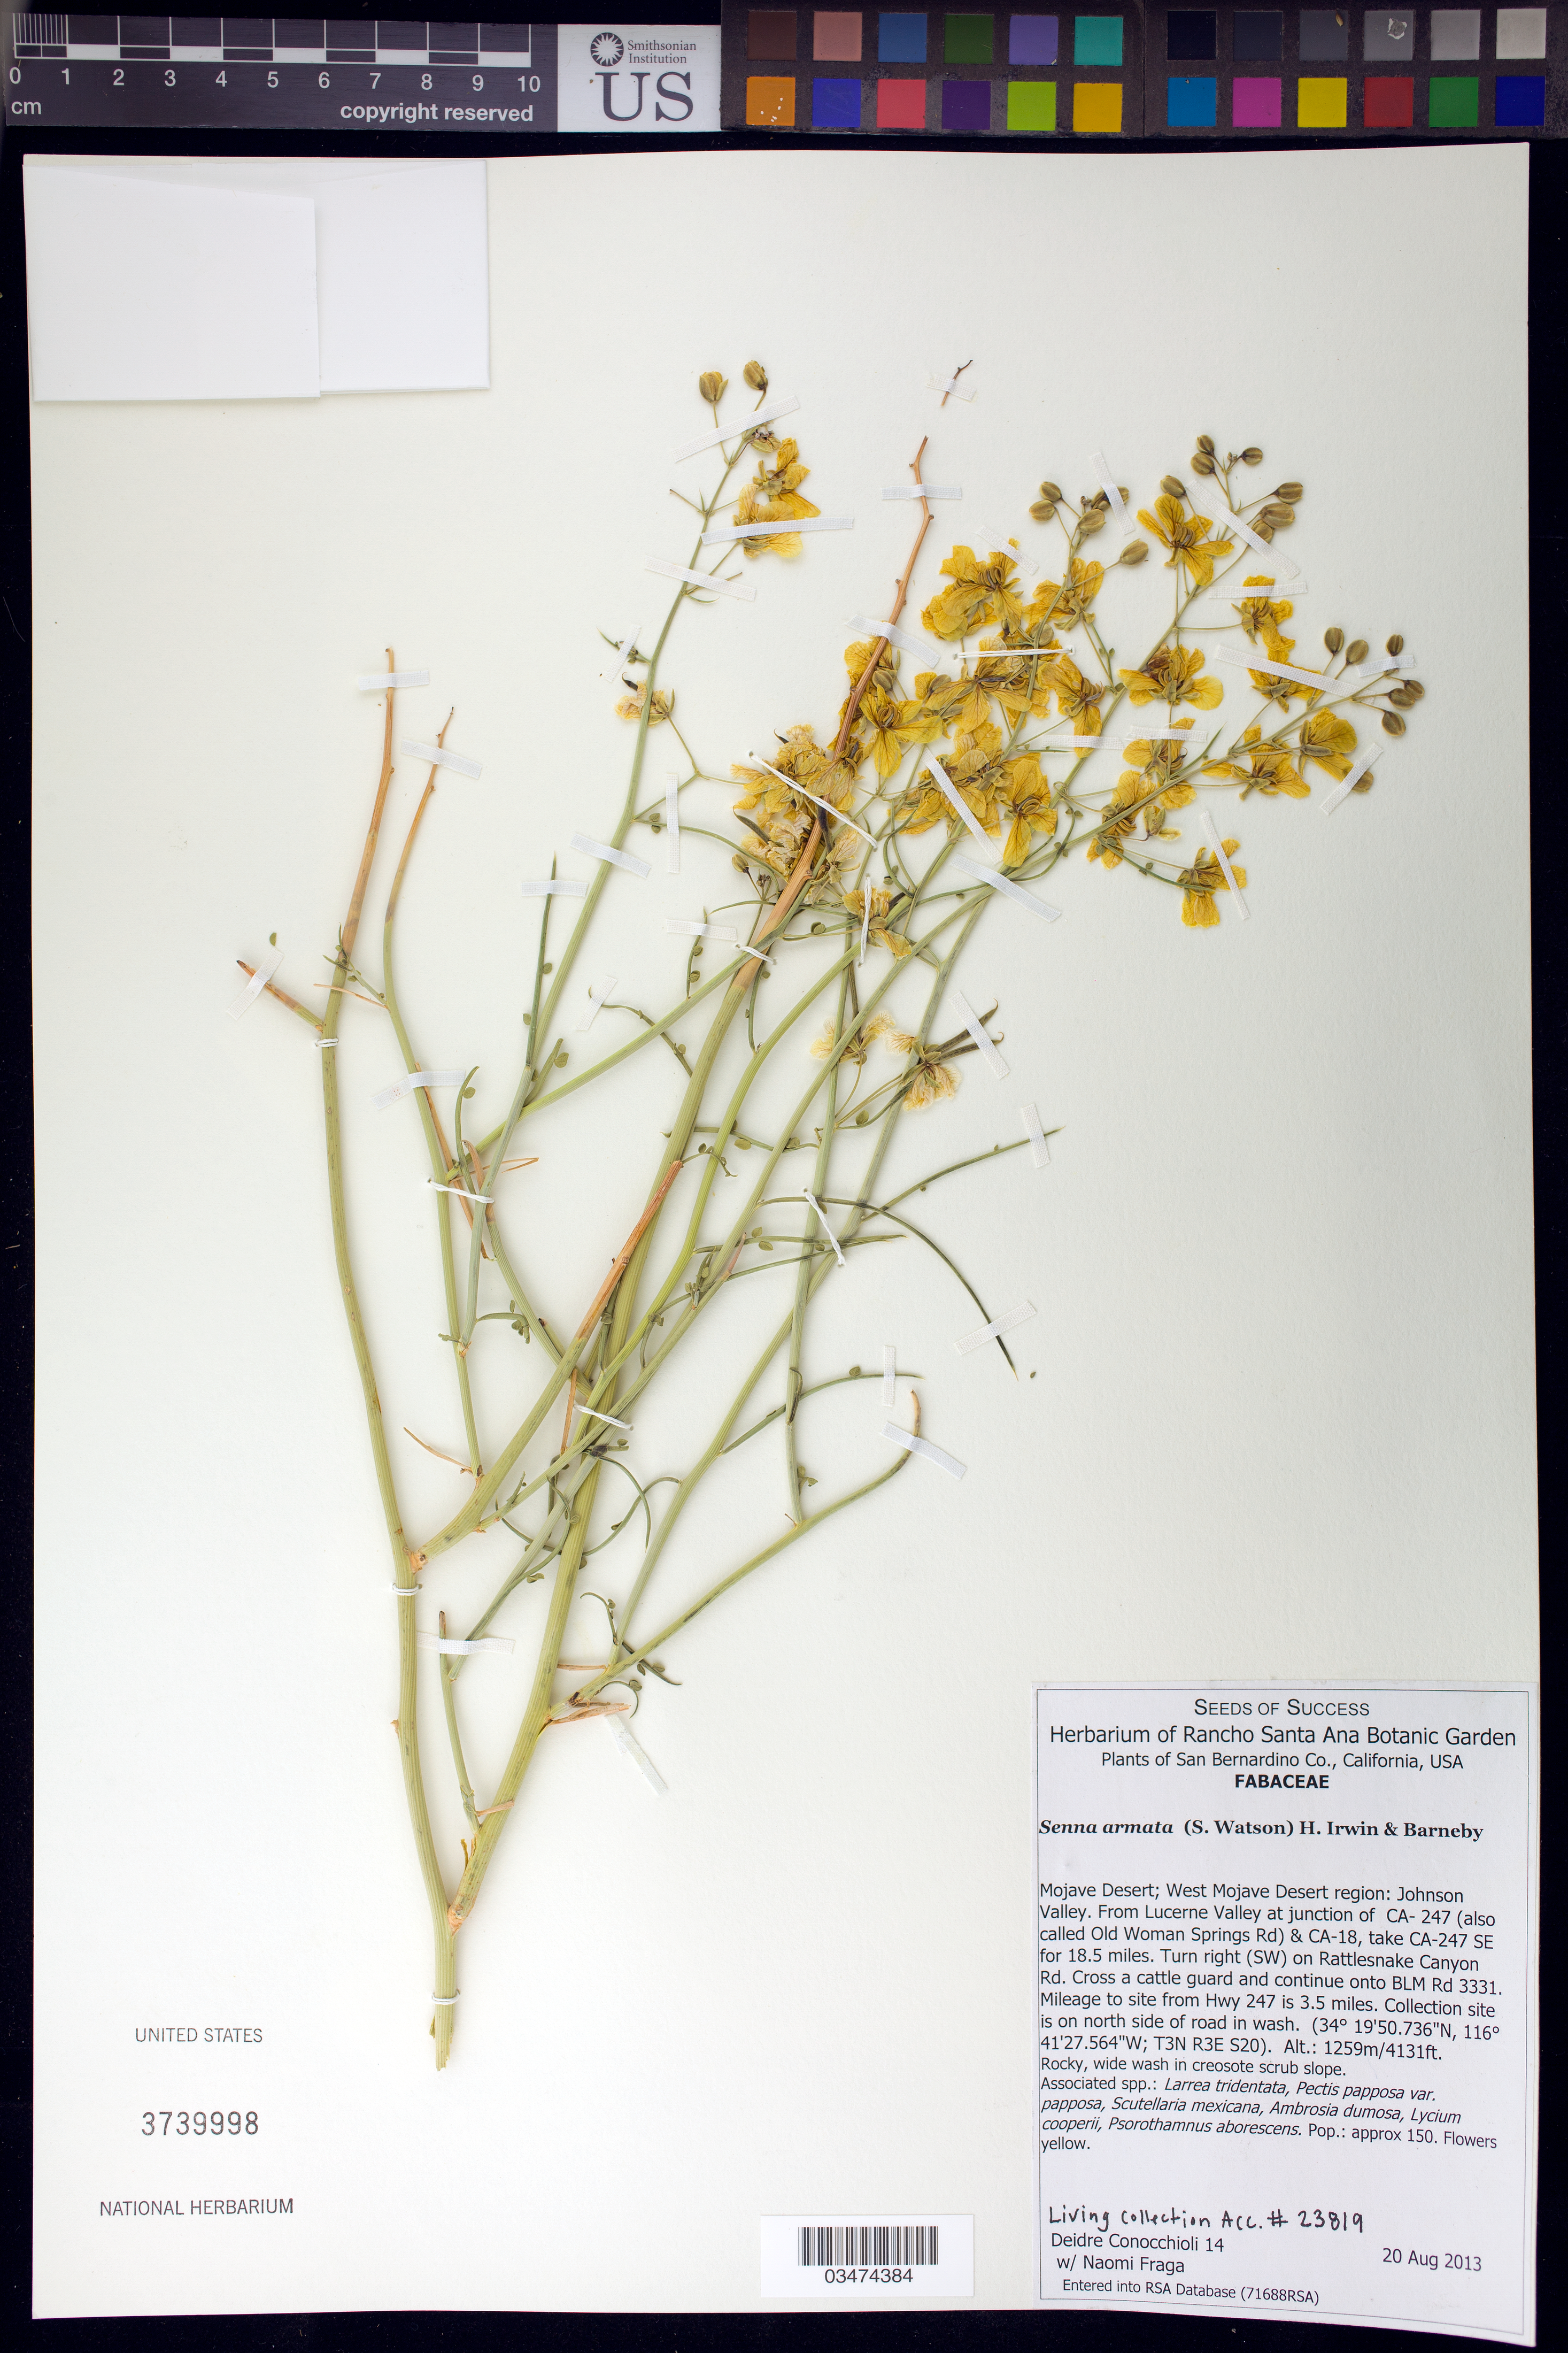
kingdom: Plantae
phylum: Tracheophyta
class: Magnoliopsida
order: Fabales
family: Fabaceae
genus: Senna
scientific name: Senna armata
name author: (S. Watson) H.S. Irwin & Barneby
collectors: D. Conocchioli & N. Fraga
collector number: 14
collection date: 2013-08-20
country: United States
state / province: California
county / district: San Bernardino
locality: West Mojave Desert Region; Johnson Valley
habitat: Sandy bench above main canyon wash.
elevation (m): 1259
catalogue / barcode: US 3739998